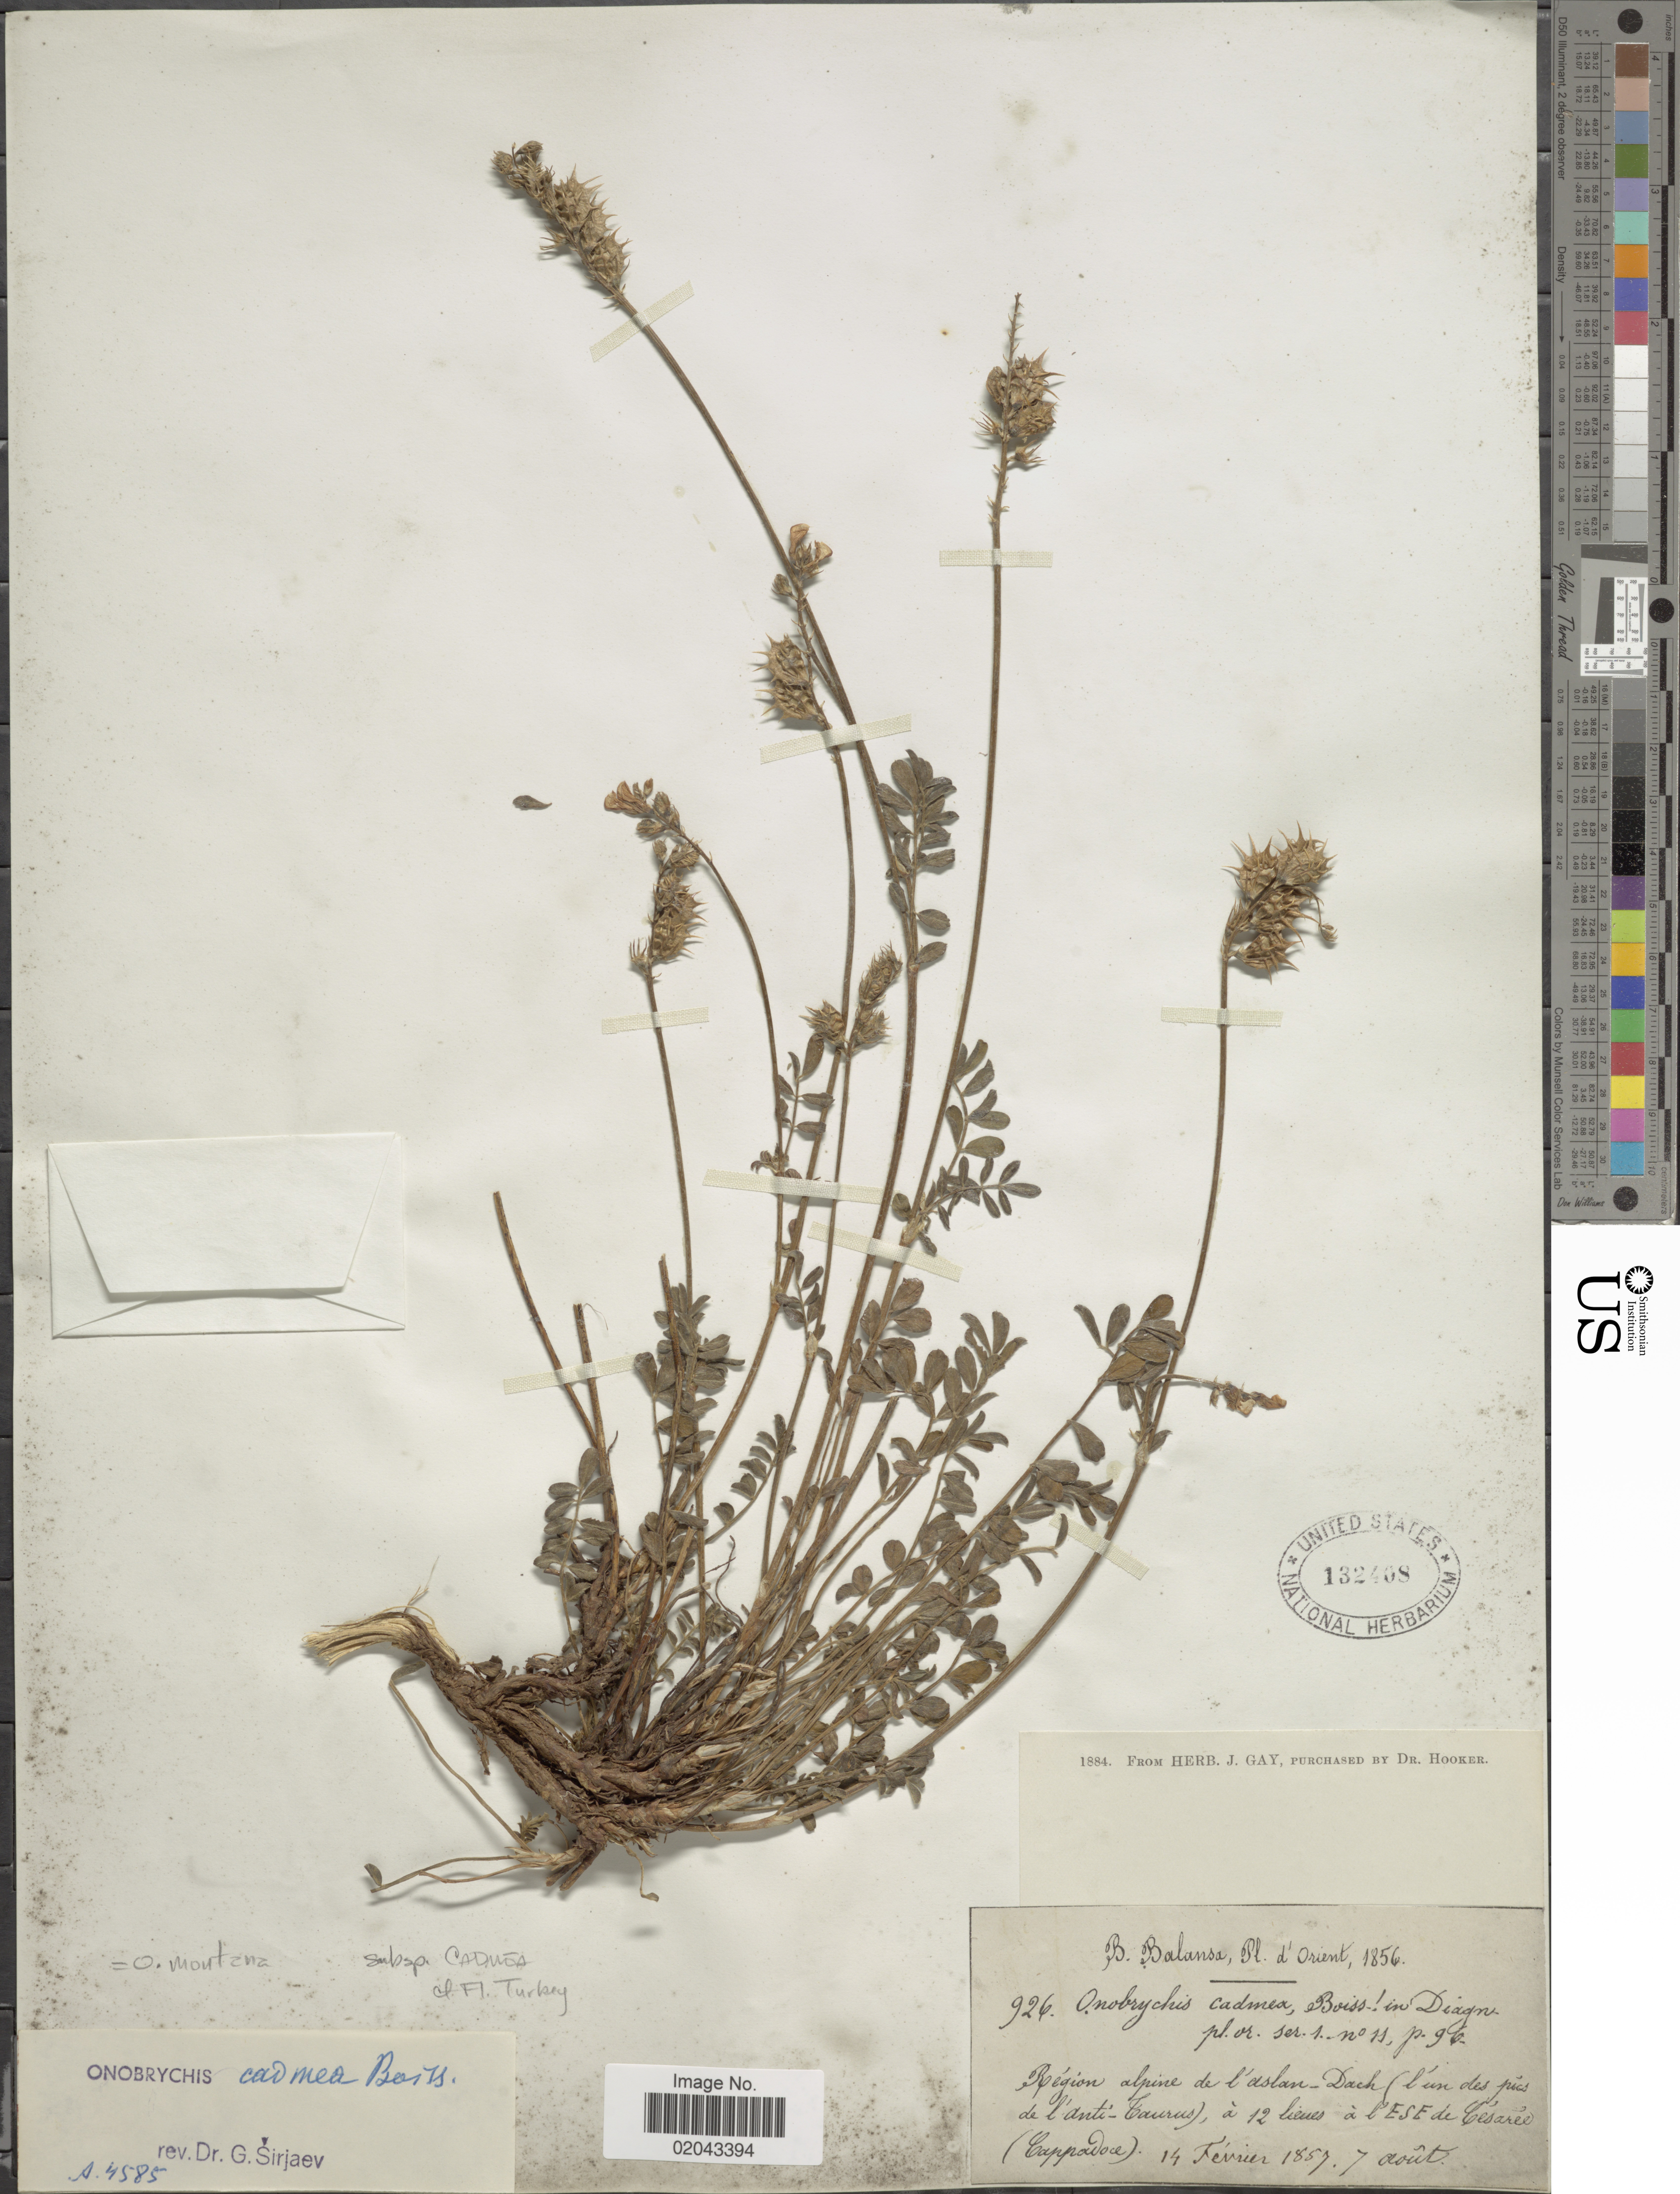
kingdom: Plantae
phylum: Tracheophyta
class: Magnoliopsida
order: Fabales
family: Fabaceae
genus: Onobrychis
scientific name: Onobrychis montana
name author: DC.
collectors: B. Balansa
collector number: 926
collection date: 1857-02-14/1857-08-07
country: Turkey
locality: Pl. D. Orient, Region alpine de l' aslan-Dach, (l'un des pres de l'anti-Caurus, a 12 lieux a l'ESE de Cesare. Cappadoce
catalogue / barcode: US 132408